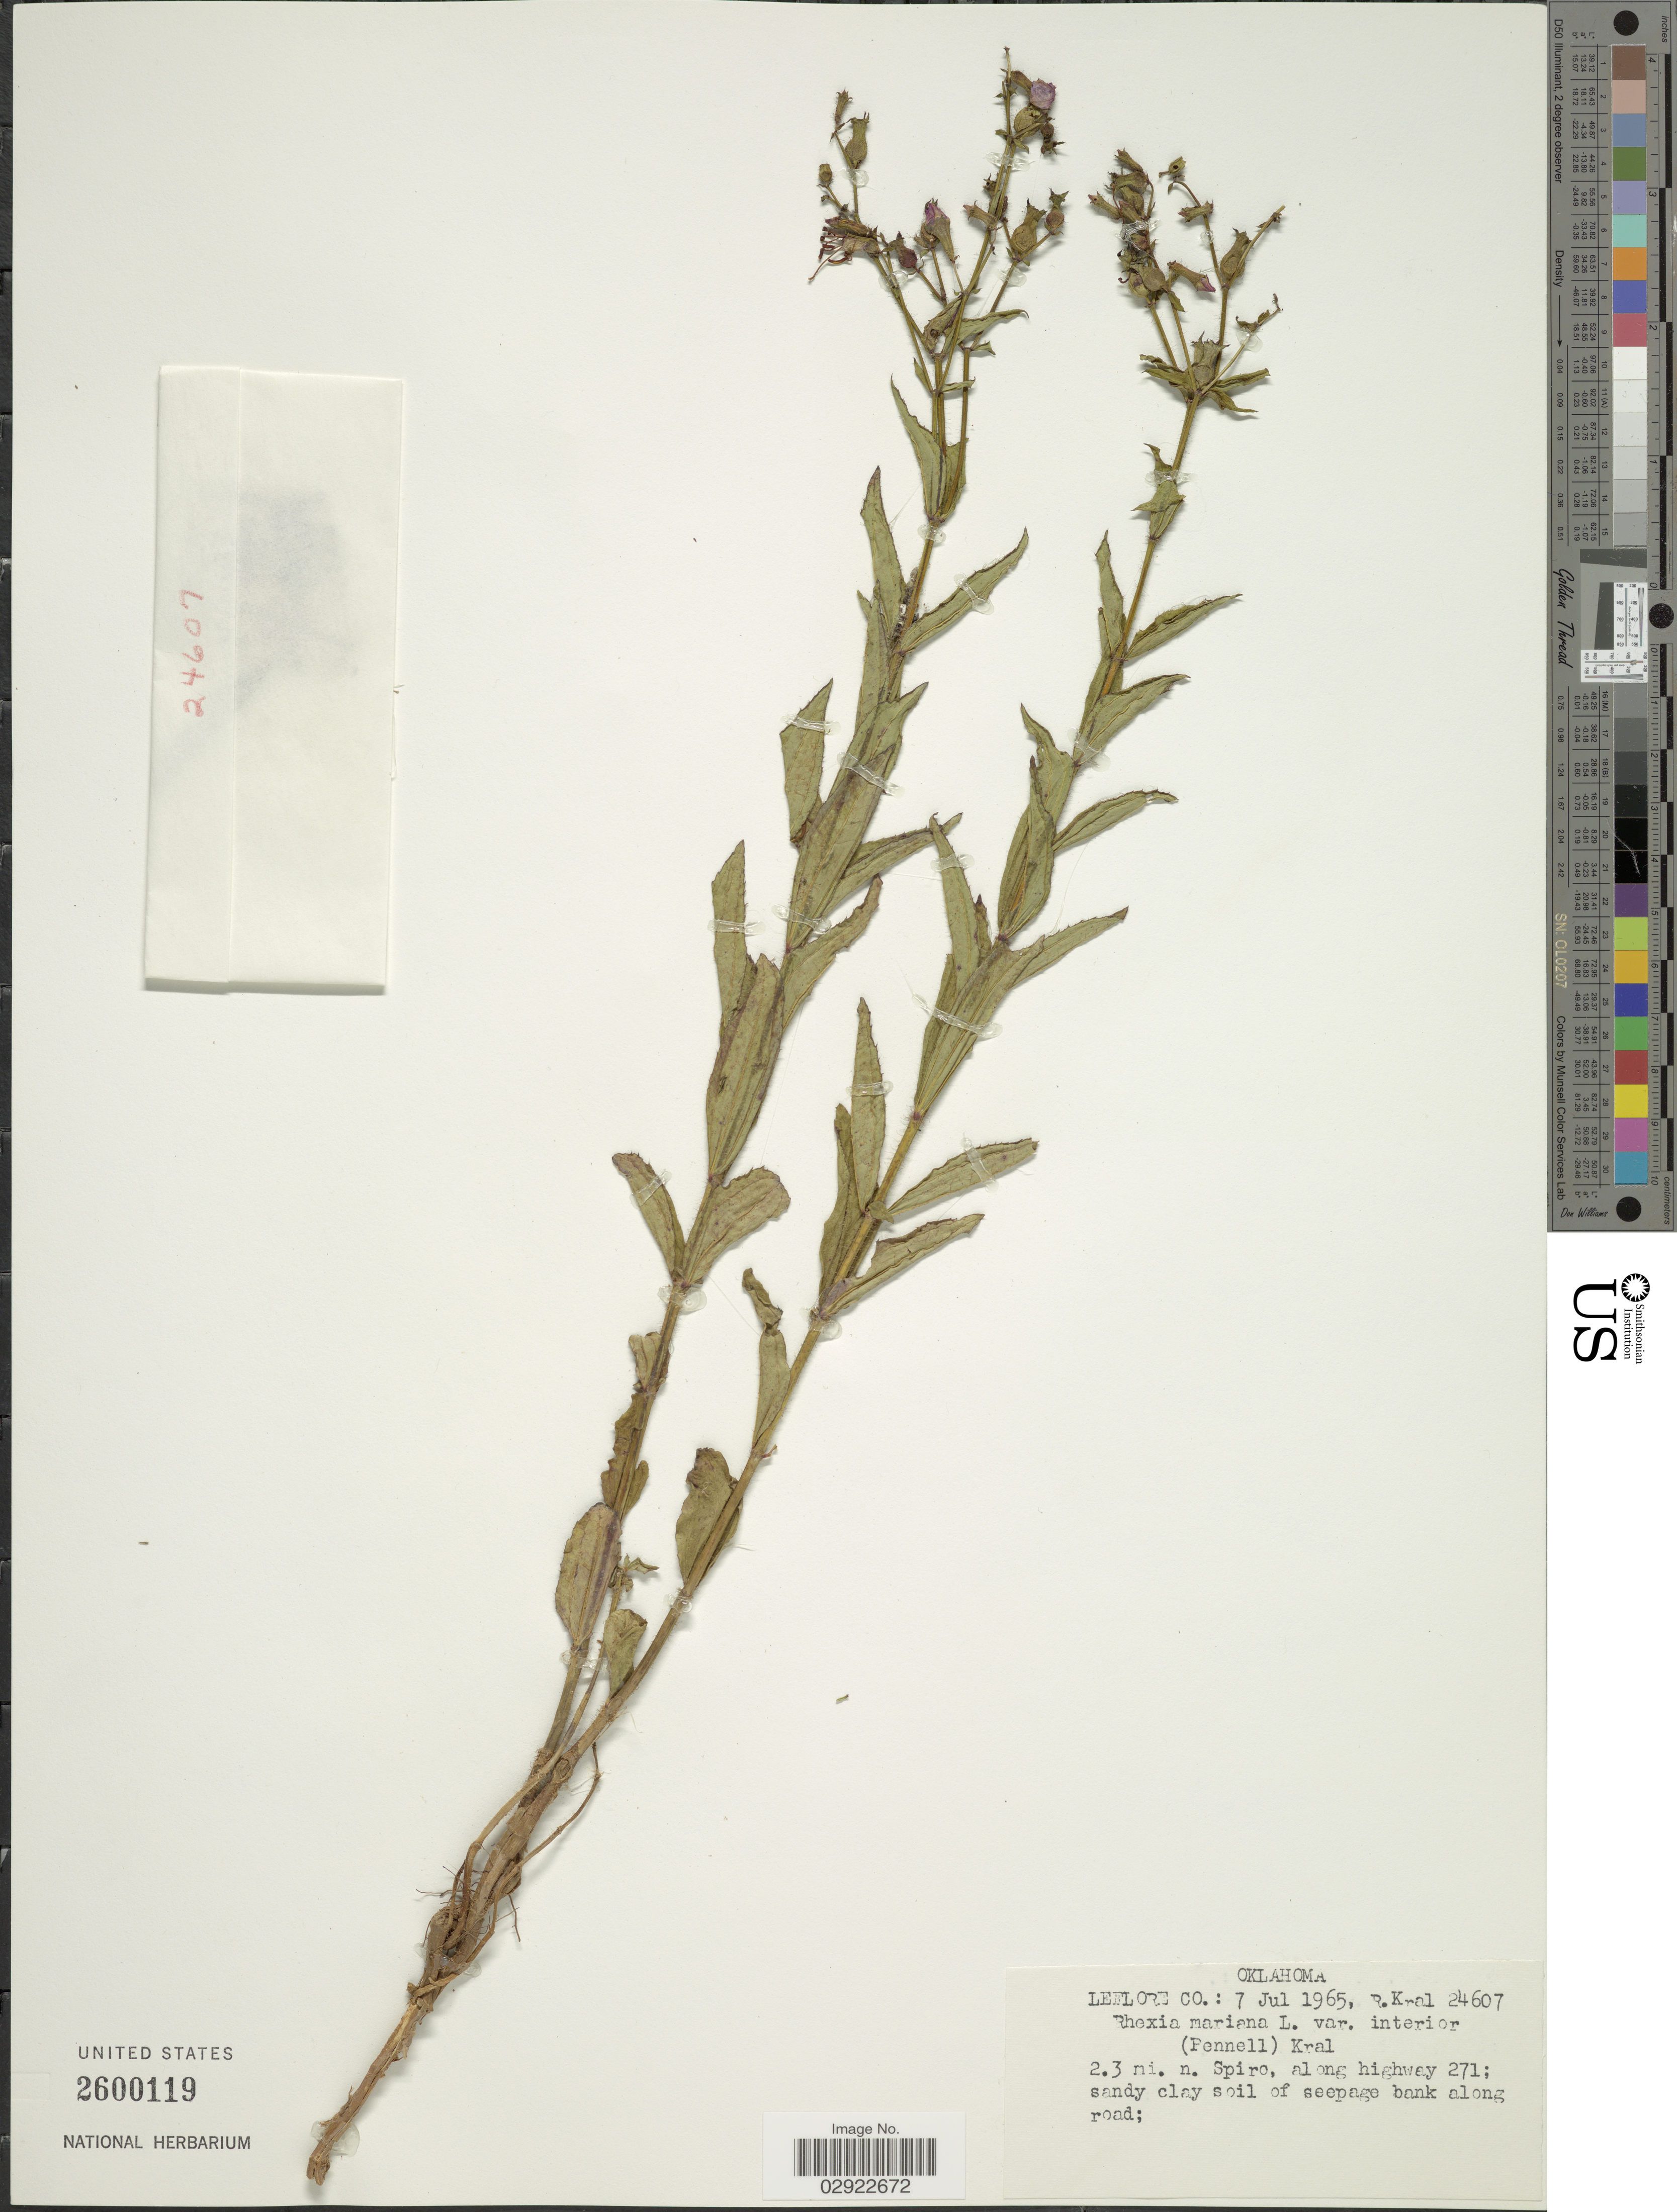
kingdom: Plantae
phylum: Tracheophyta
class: Magnoliopsida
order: Myrtales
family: Melastomataceae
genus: Rhexia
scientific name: Rhexia interior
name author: Pennell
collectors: R. Kral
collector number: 24607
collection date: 1965-07-07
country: United States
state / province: Oklahoma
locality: Leflore Co. 2.3 mi. n. Spiro, along highway 271.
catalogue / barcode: US 2600119